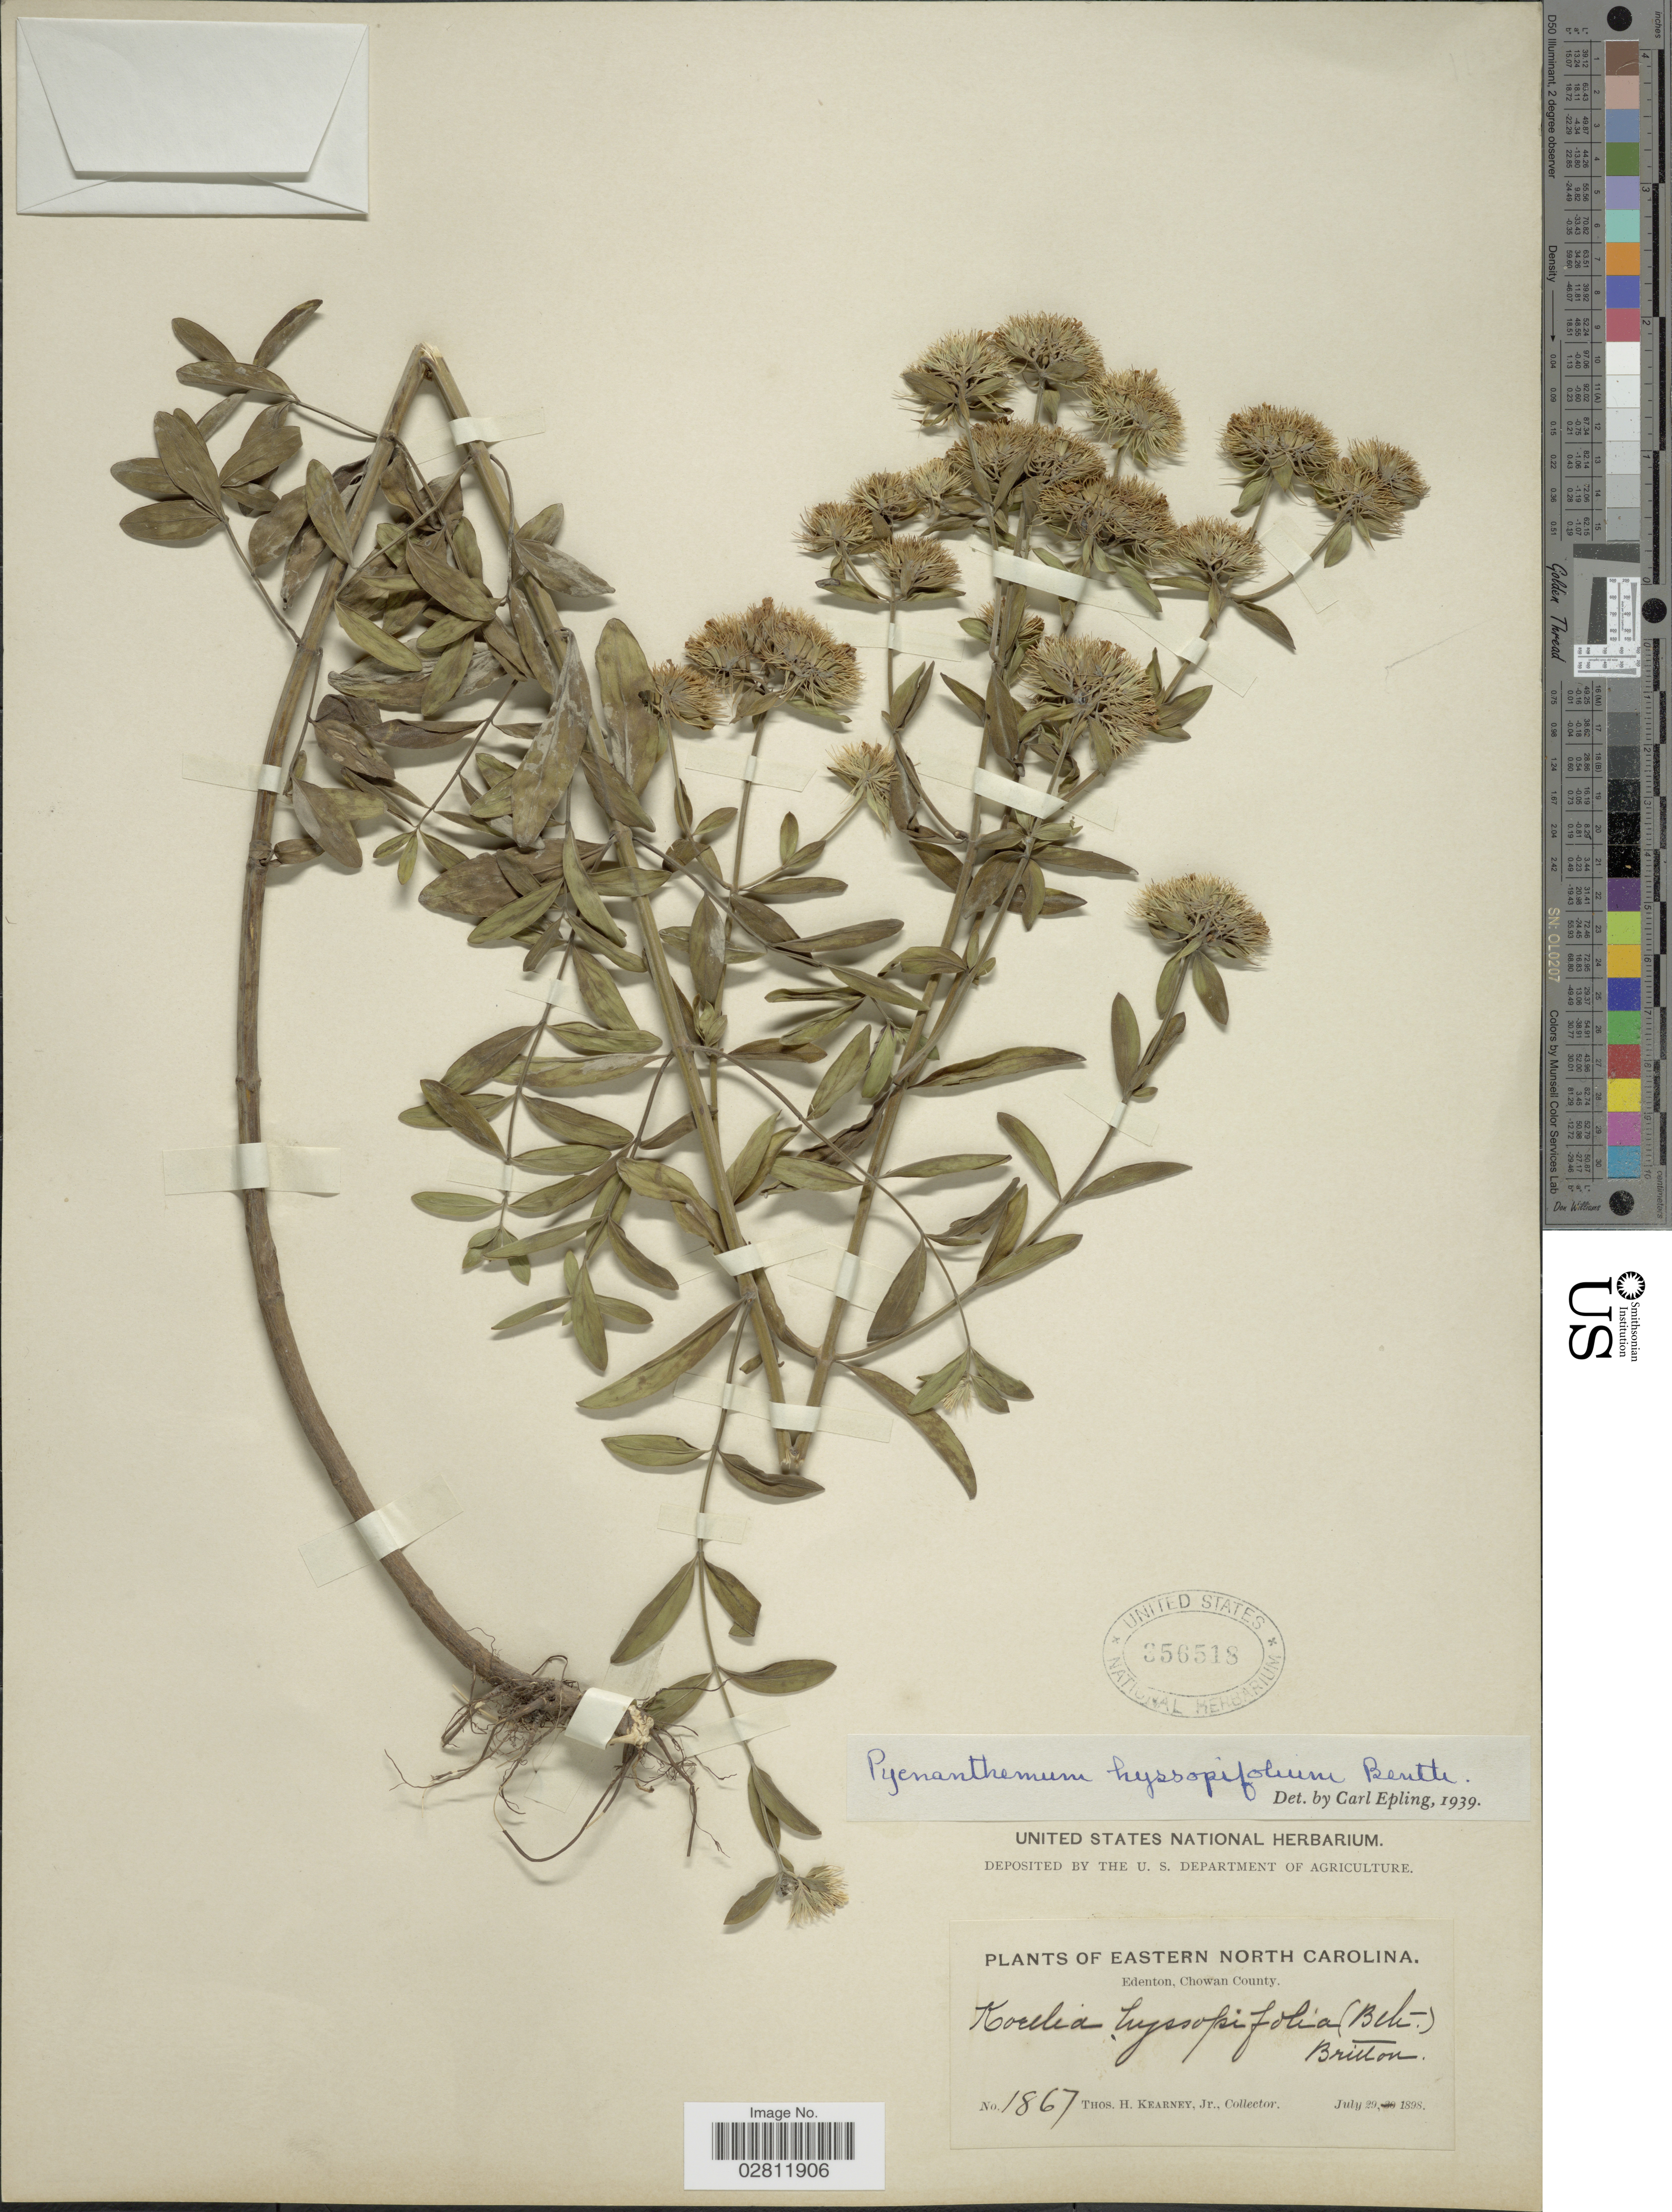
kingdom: Plantae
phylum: Tracheophyta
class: Magnoliopsida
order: Lamiales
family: Lamiaceae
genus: Pycnanthemum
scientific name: Pycnanthemum flexuosum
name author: (Walter) Britton, Stearns & Poggenb.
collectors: T. H. Kearney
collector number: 1867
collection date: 1898-07-29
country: United States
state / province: North Carolina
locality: Eastern North Carolina. Edenton, Chowan County.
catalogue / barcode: US 356518